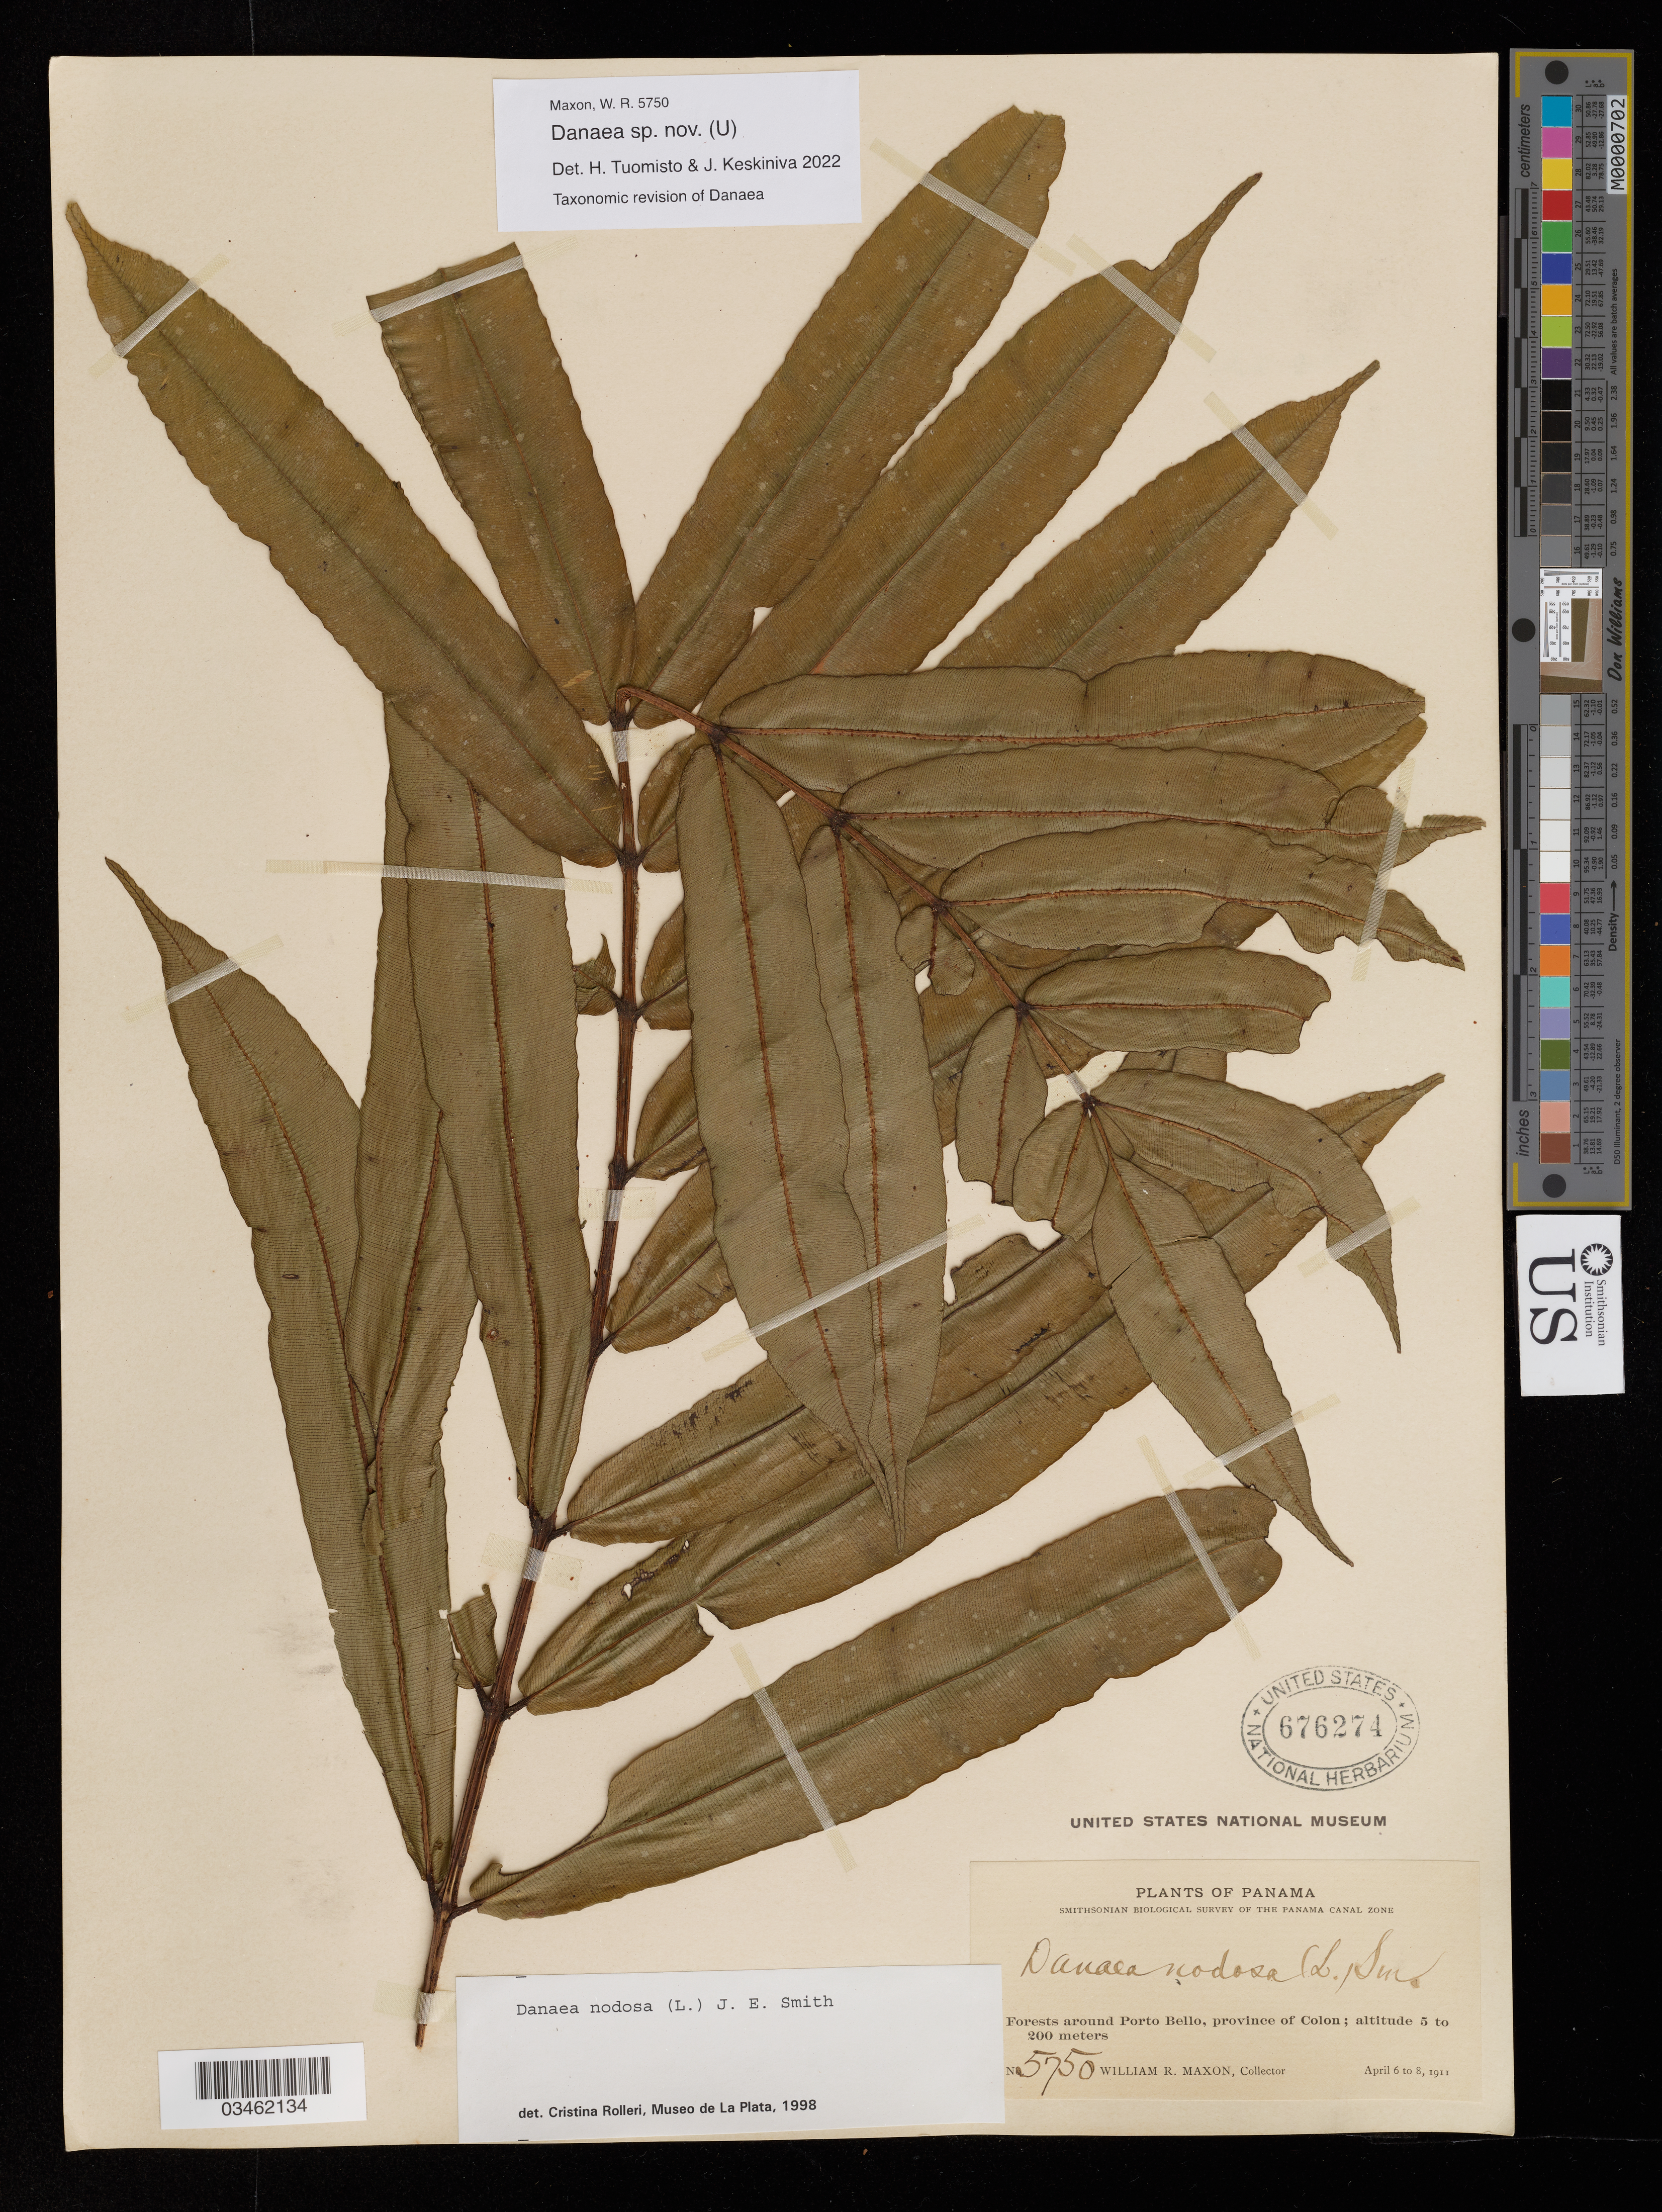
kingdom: Plantae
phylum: Tracheophyta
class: Polypodiopsida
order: Marattiales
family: Marattiaceae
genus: Danaea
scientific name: Danaea sp.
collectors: W. R. Maxon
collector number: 5750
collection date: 1911-04-06/1911-04-08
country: Panama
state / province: Colón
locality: Smithsonian Biological Survey of the Panama Canal Zone. Forests around Porto Bello.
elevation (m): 5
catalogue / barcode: US 676274